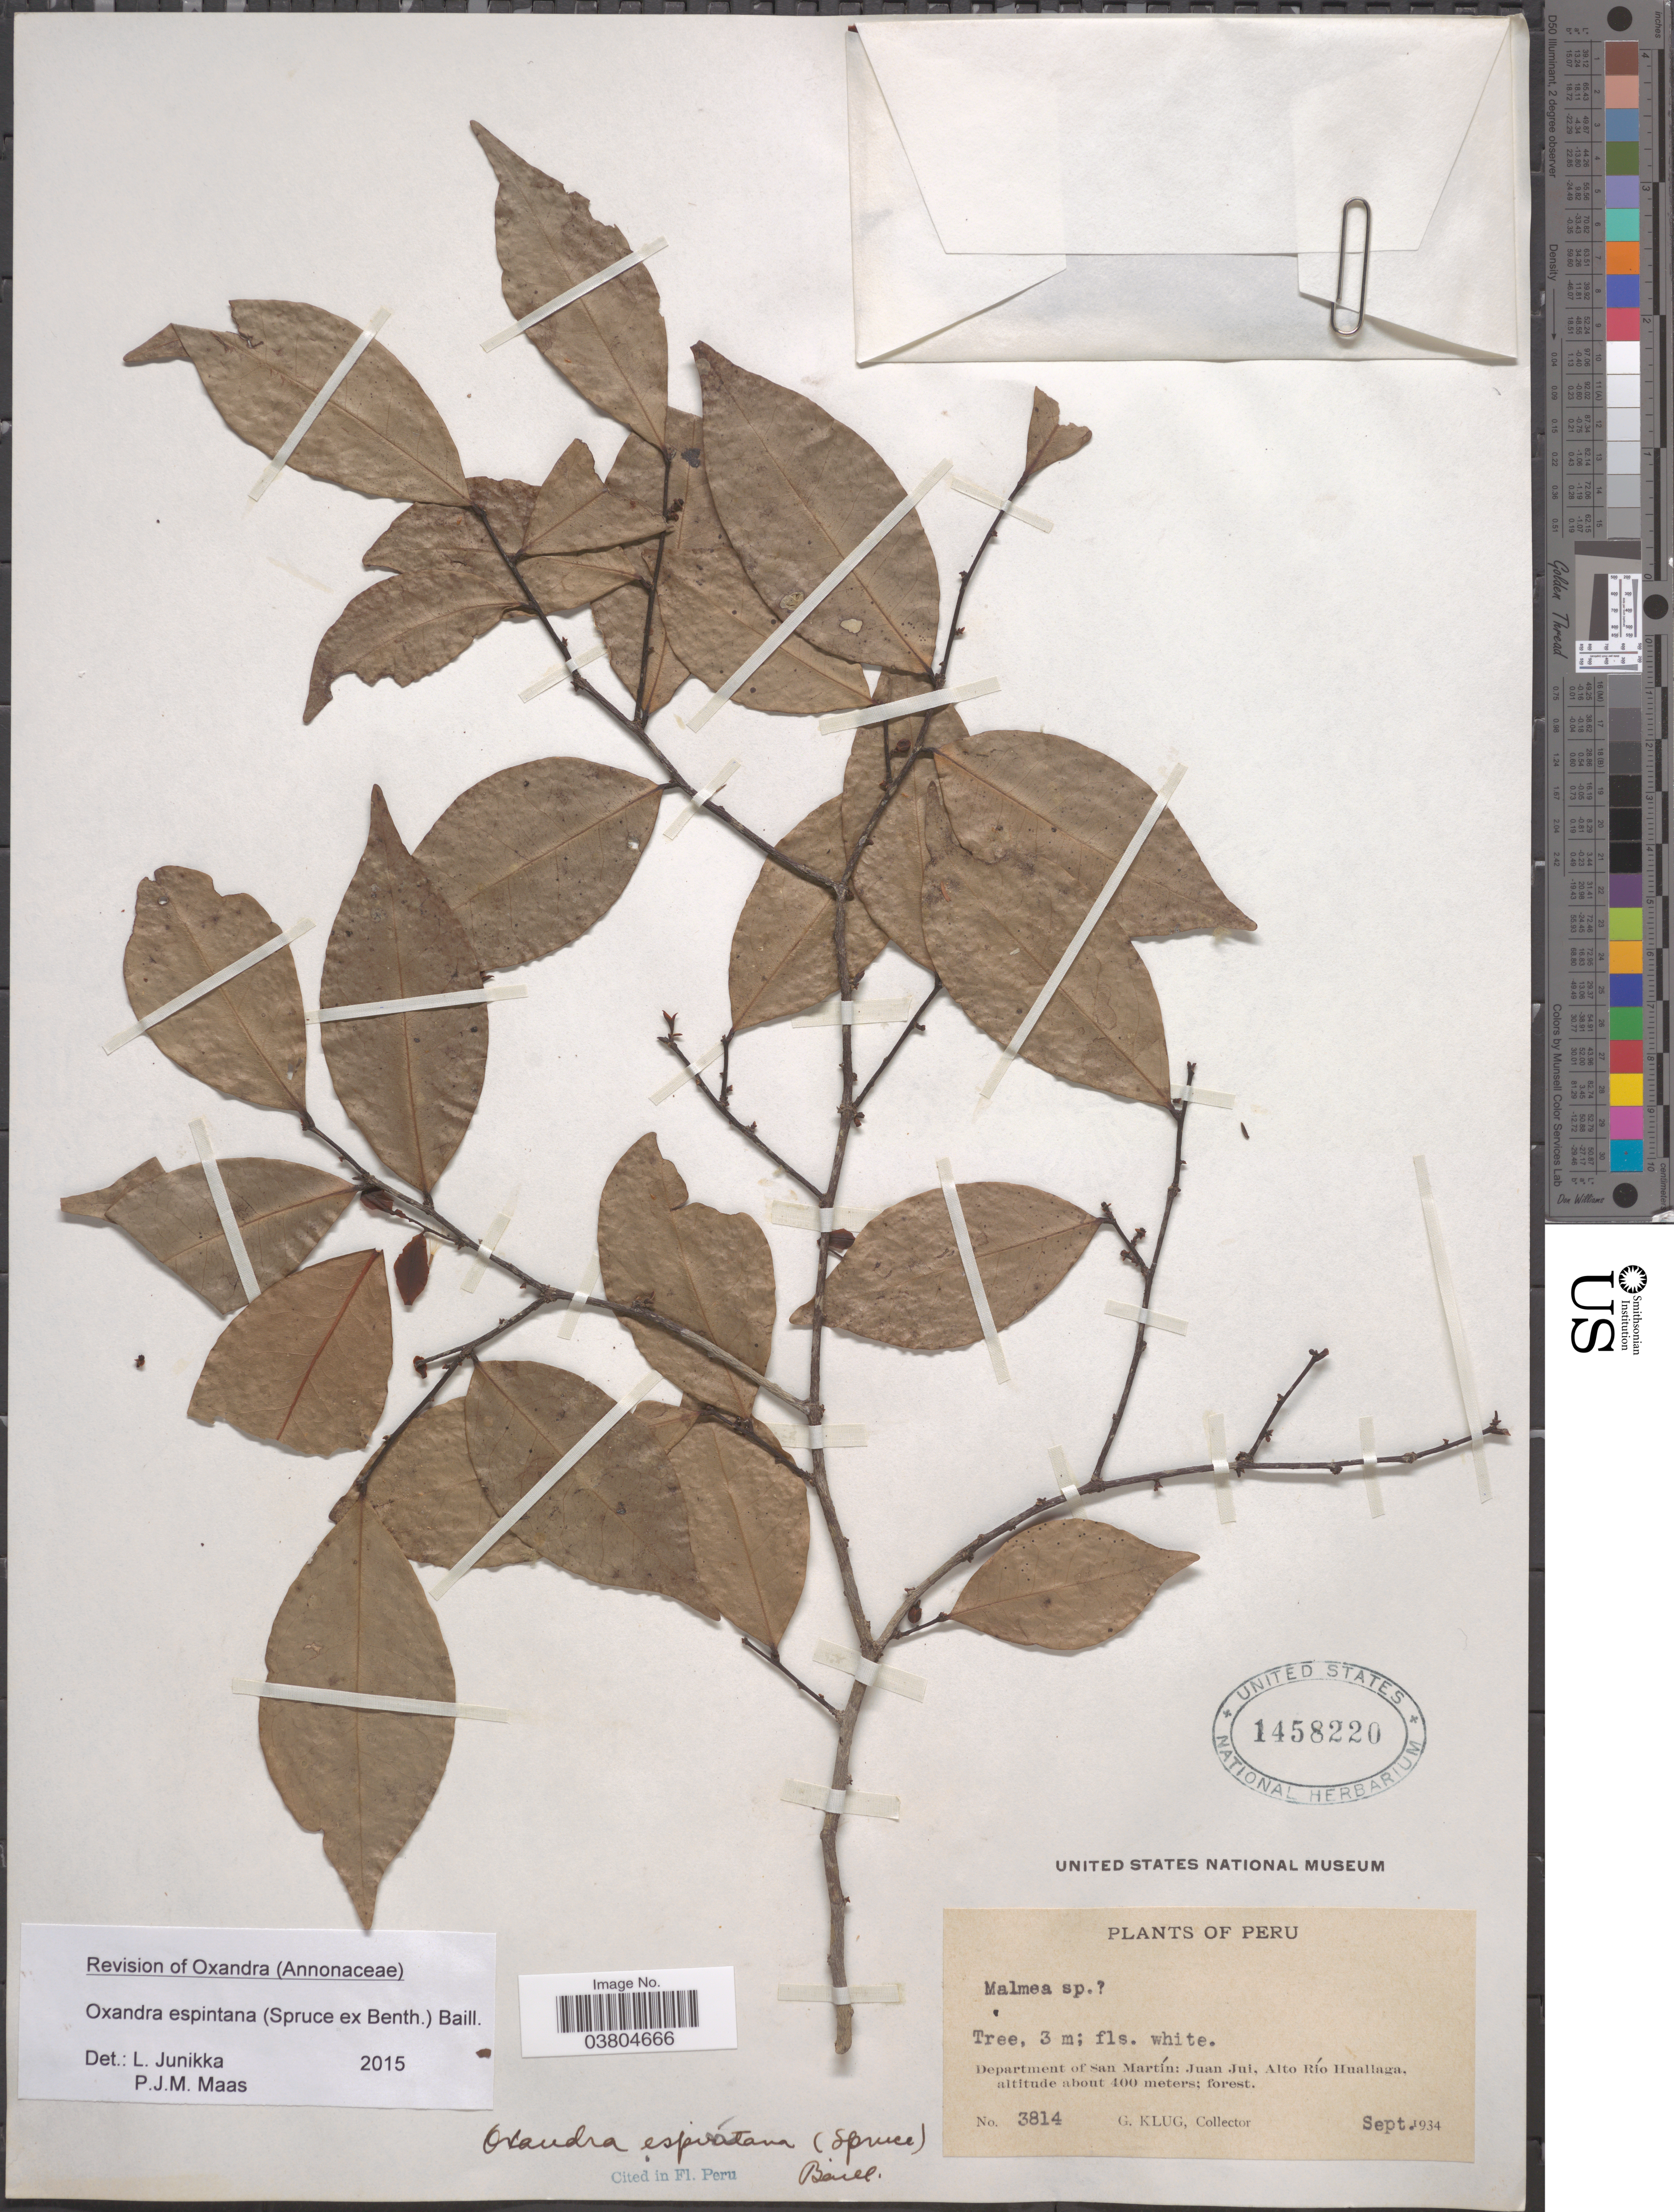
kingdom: Plantae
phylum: Tracheophyta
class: Magnoliopsida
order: Magnoliales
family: Annonaceae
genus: Oxandra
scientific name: Oxandra espintana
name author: (Spruce ex Benth.) Baill.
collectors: G. Klug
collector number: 3814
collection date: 1934-09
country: Peru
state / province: San Martín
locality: Department of San Martín: Juan Jui, Alto Río Huallaga.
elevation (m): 100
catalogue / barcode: US 1458220